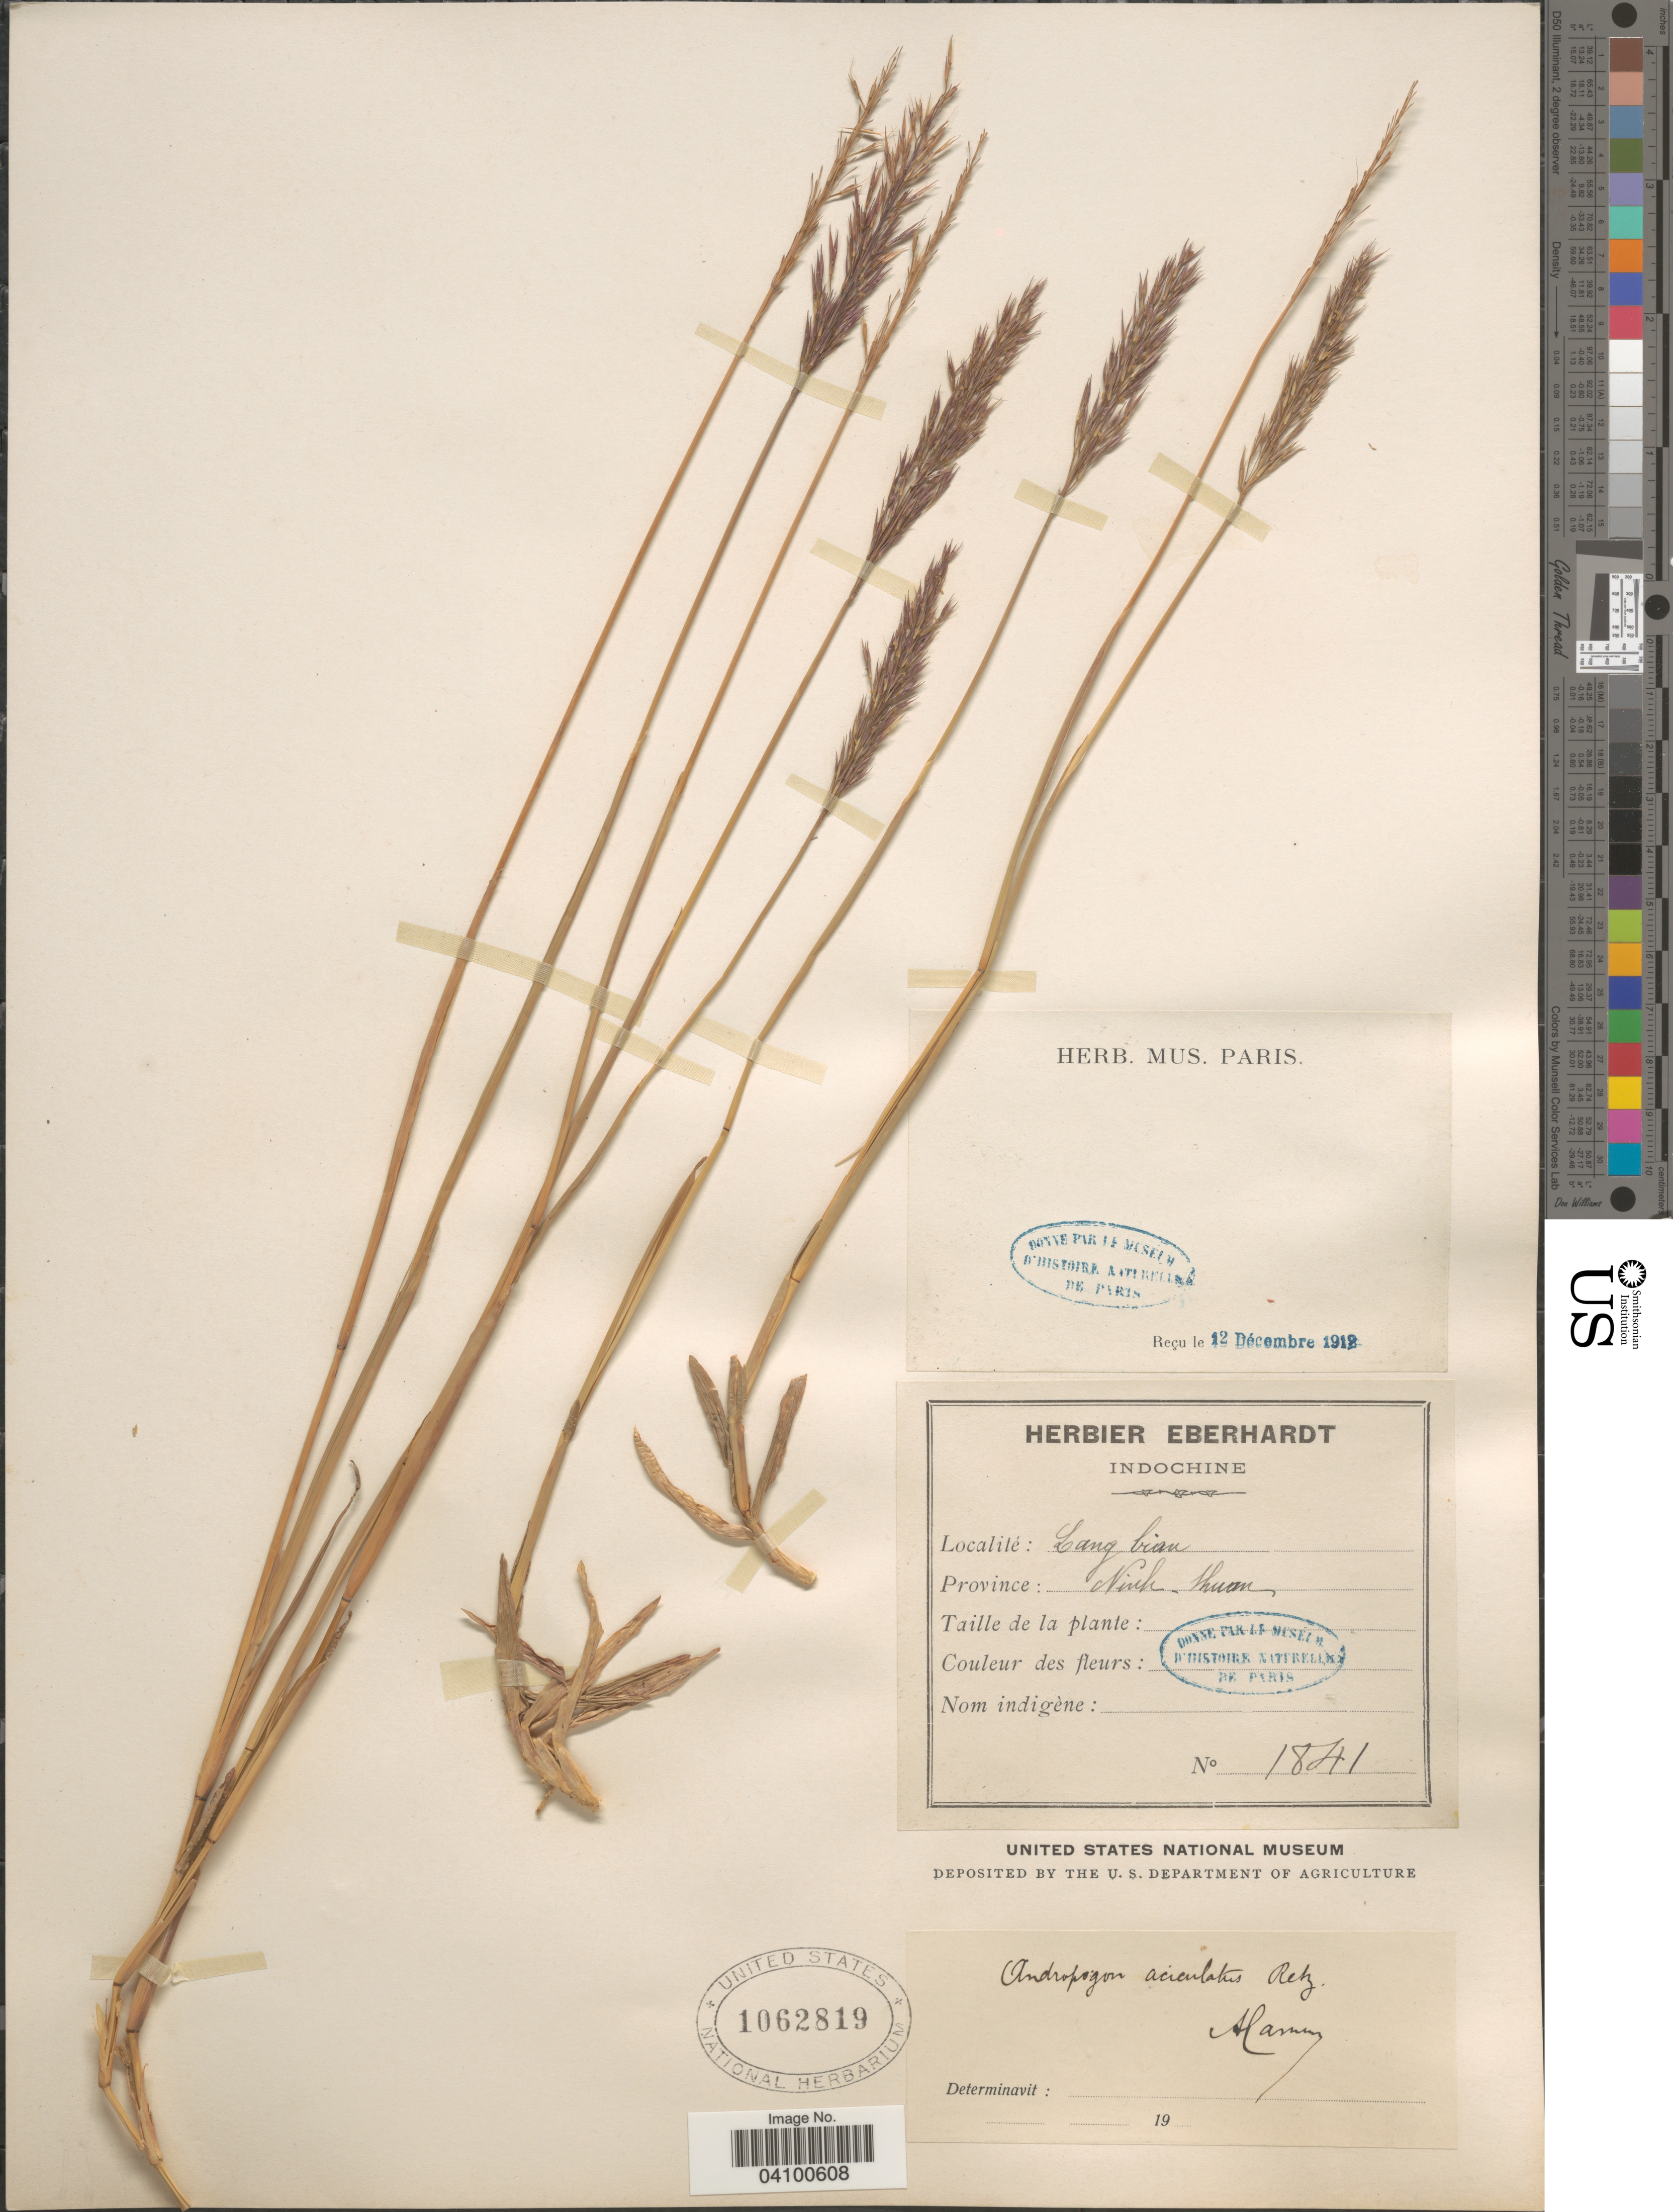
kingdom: Plantae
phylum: Tracheophyta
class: Liliopsida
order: Poales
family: Poaceae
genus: Chrysopogon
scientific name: Chrysopogon aciculatus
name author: (Retz.) Trin.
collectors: ex herb. Eberhardt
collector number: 1841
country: Vietnam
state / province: Ninh Thuan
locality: Indochine. Lang bian.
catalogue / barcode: US 1062819